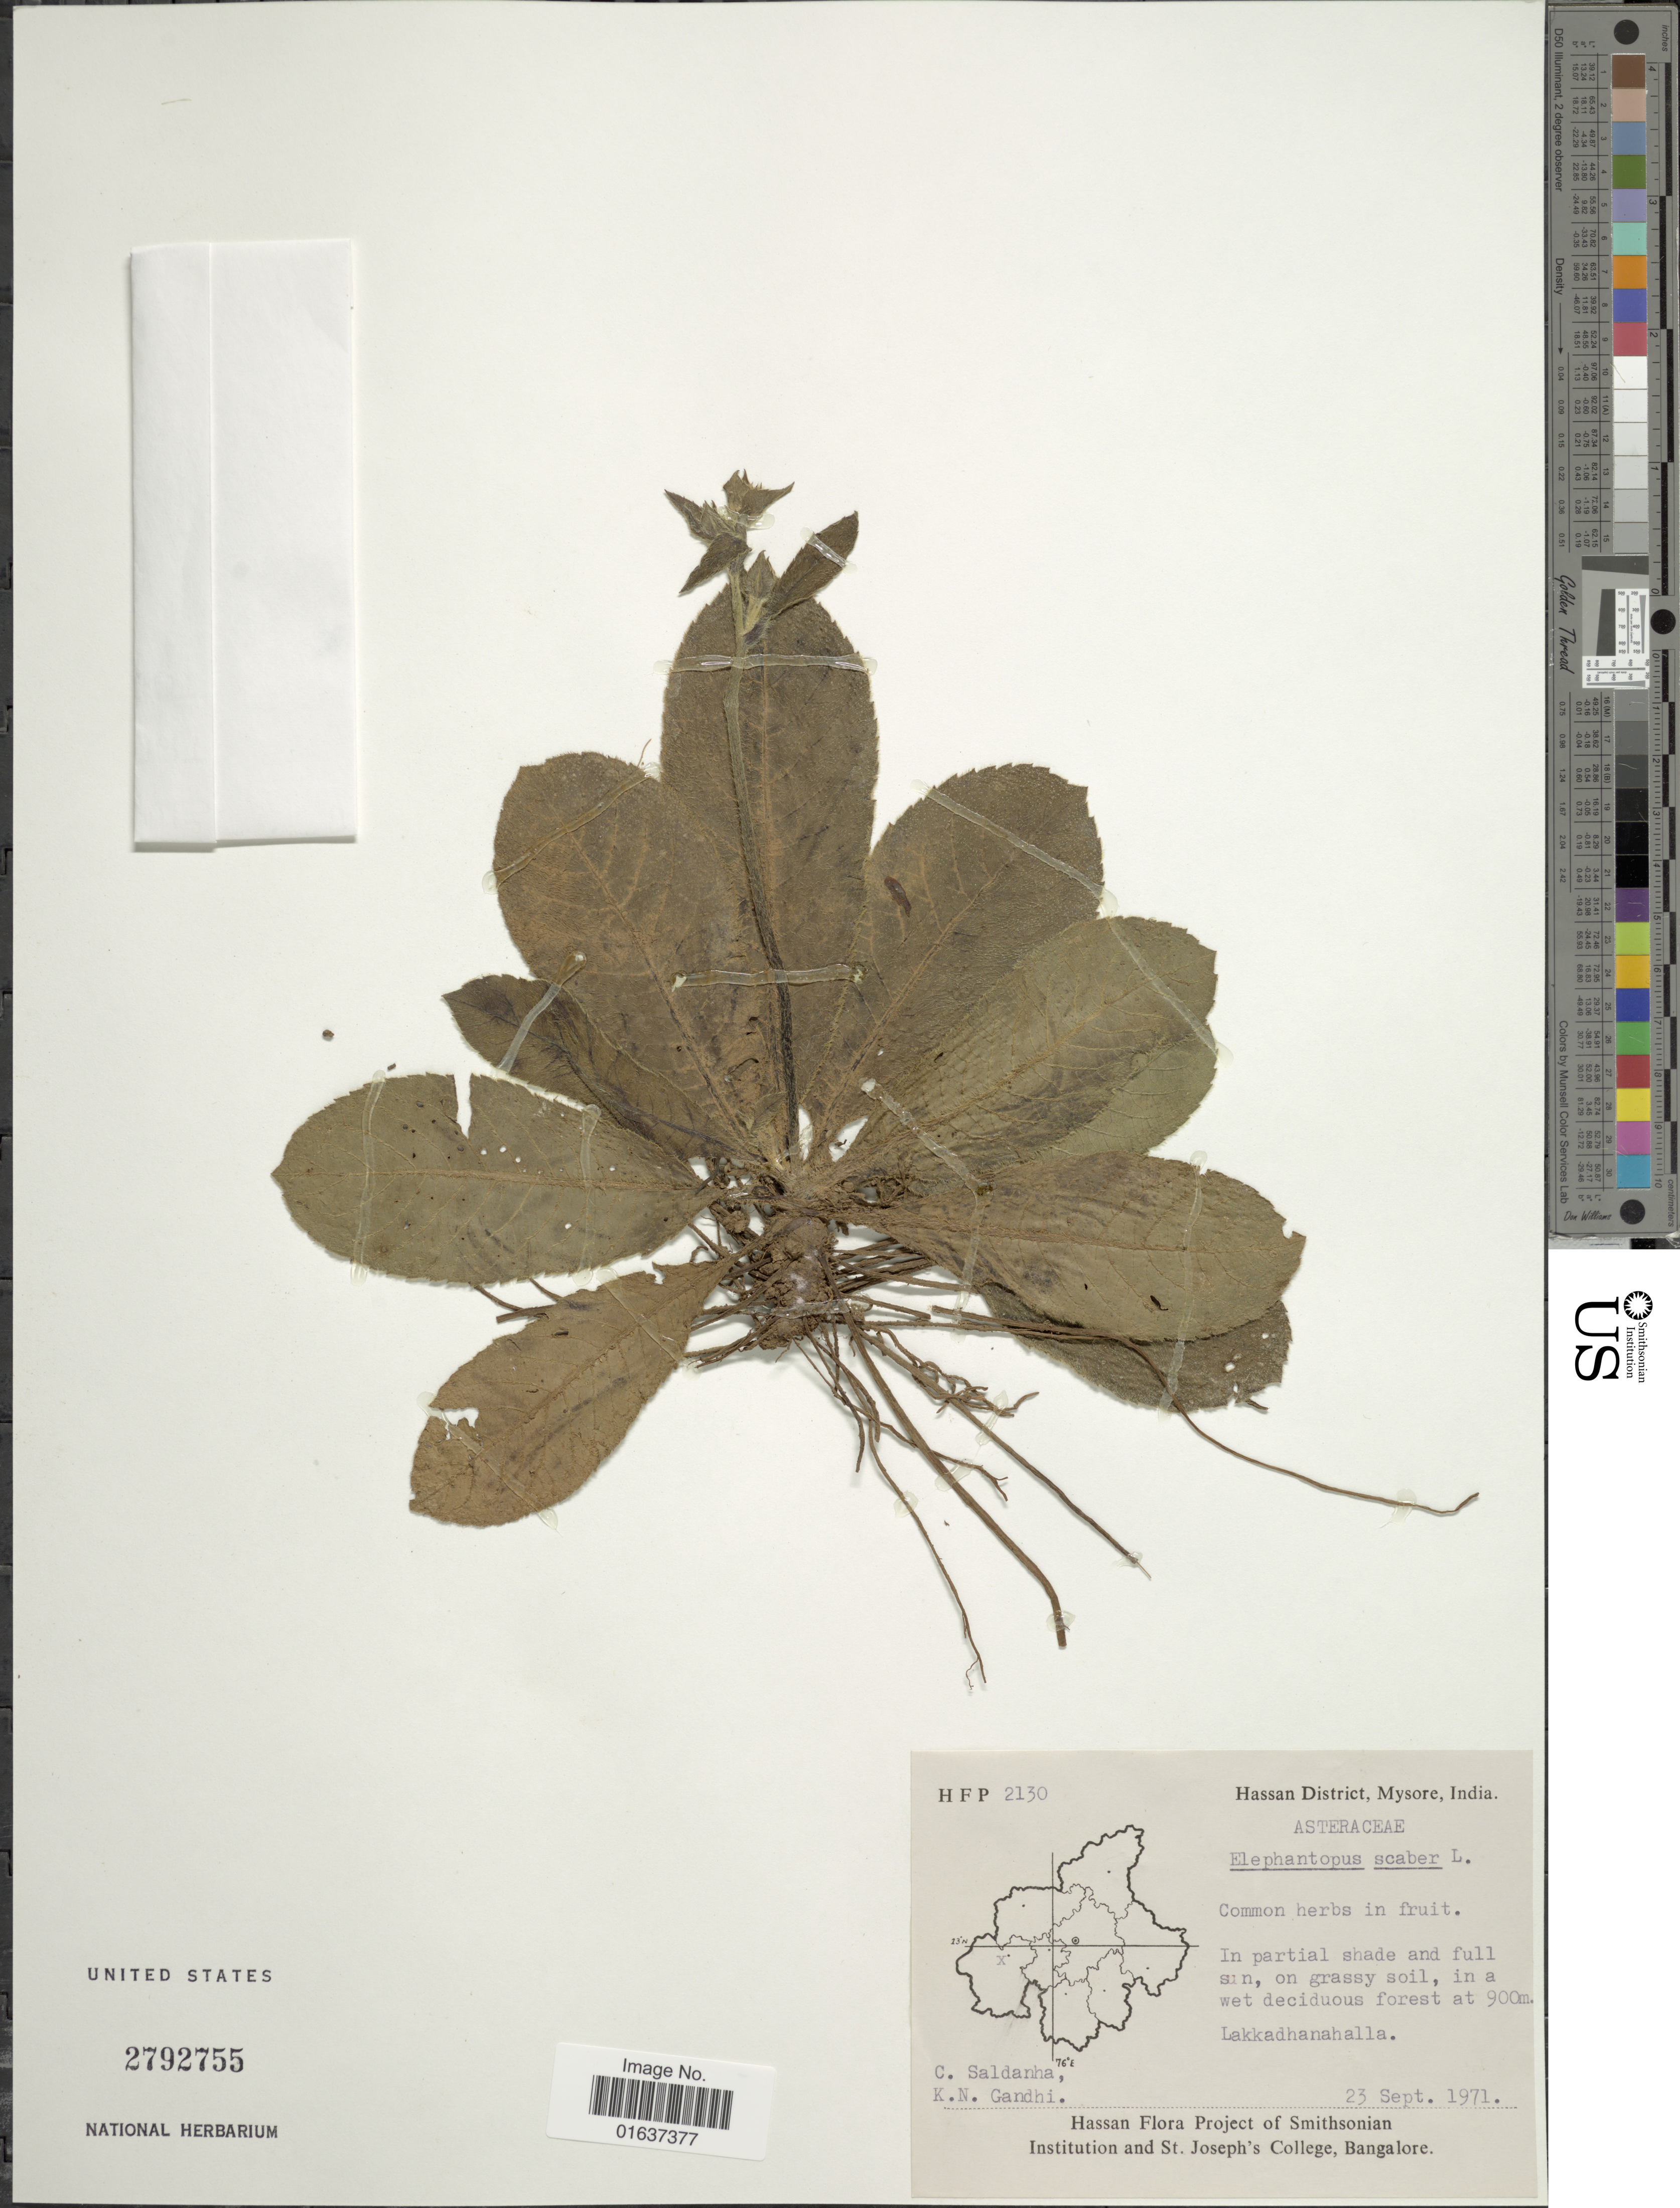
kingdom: Plantae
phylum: Tracheophyta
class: Magnoliopsida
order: Asterales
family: Asteraceae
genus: Elephantopus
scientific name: Elephantopus scaber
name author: L.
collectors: C. Saldanha & K. N. Gandhi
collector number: HFP2130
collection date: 1971-09-23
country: India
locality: Hassan District, Mysore, in partial shade and full sin, in a wet deciduous forest, Lakkadhanahalla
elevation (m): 900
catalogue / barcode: US 2792755